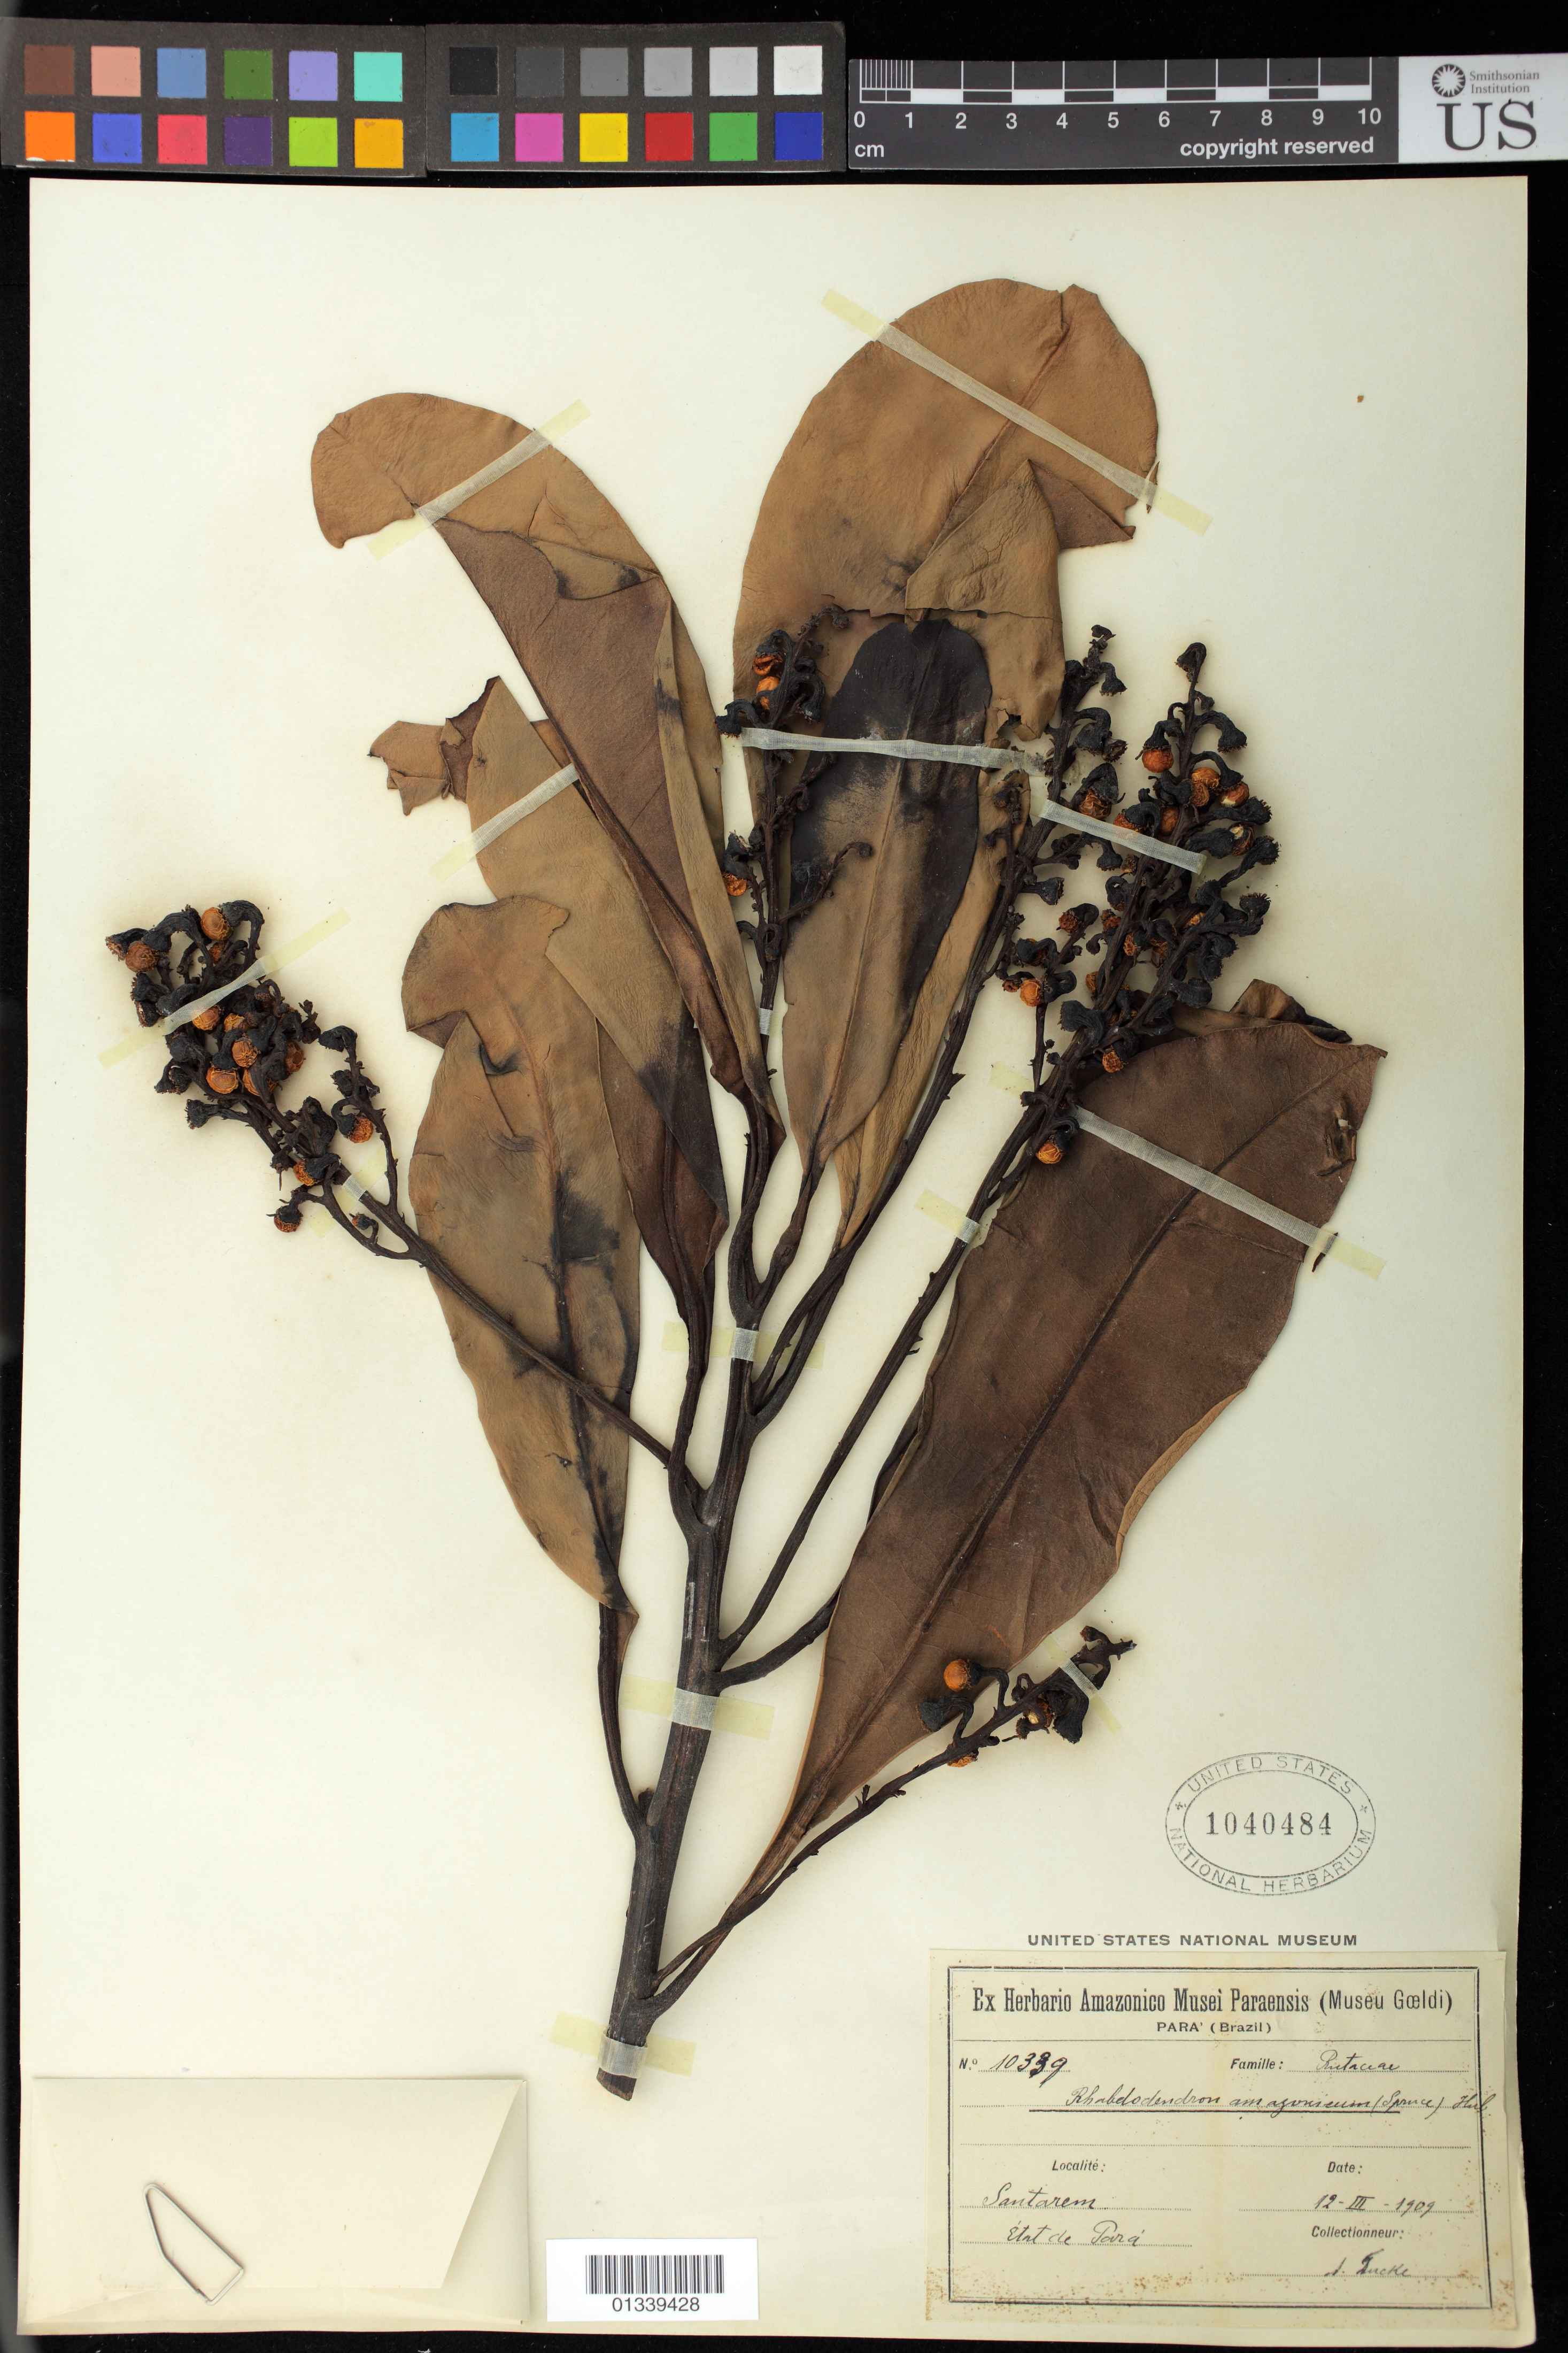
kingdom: Plantae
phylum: Tracheophyta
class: Magnoliopsida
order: Caryophyllales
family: Rhabdodendraceae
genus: Rhabdodendron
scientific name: Rhabdodendron amazonicum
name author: (Spruce ex Benth.) Huber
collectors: A. Ducke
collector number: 10339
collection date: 1909-03-12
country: Brazil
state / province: Pará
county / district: Santarém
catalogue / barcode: US 1040484